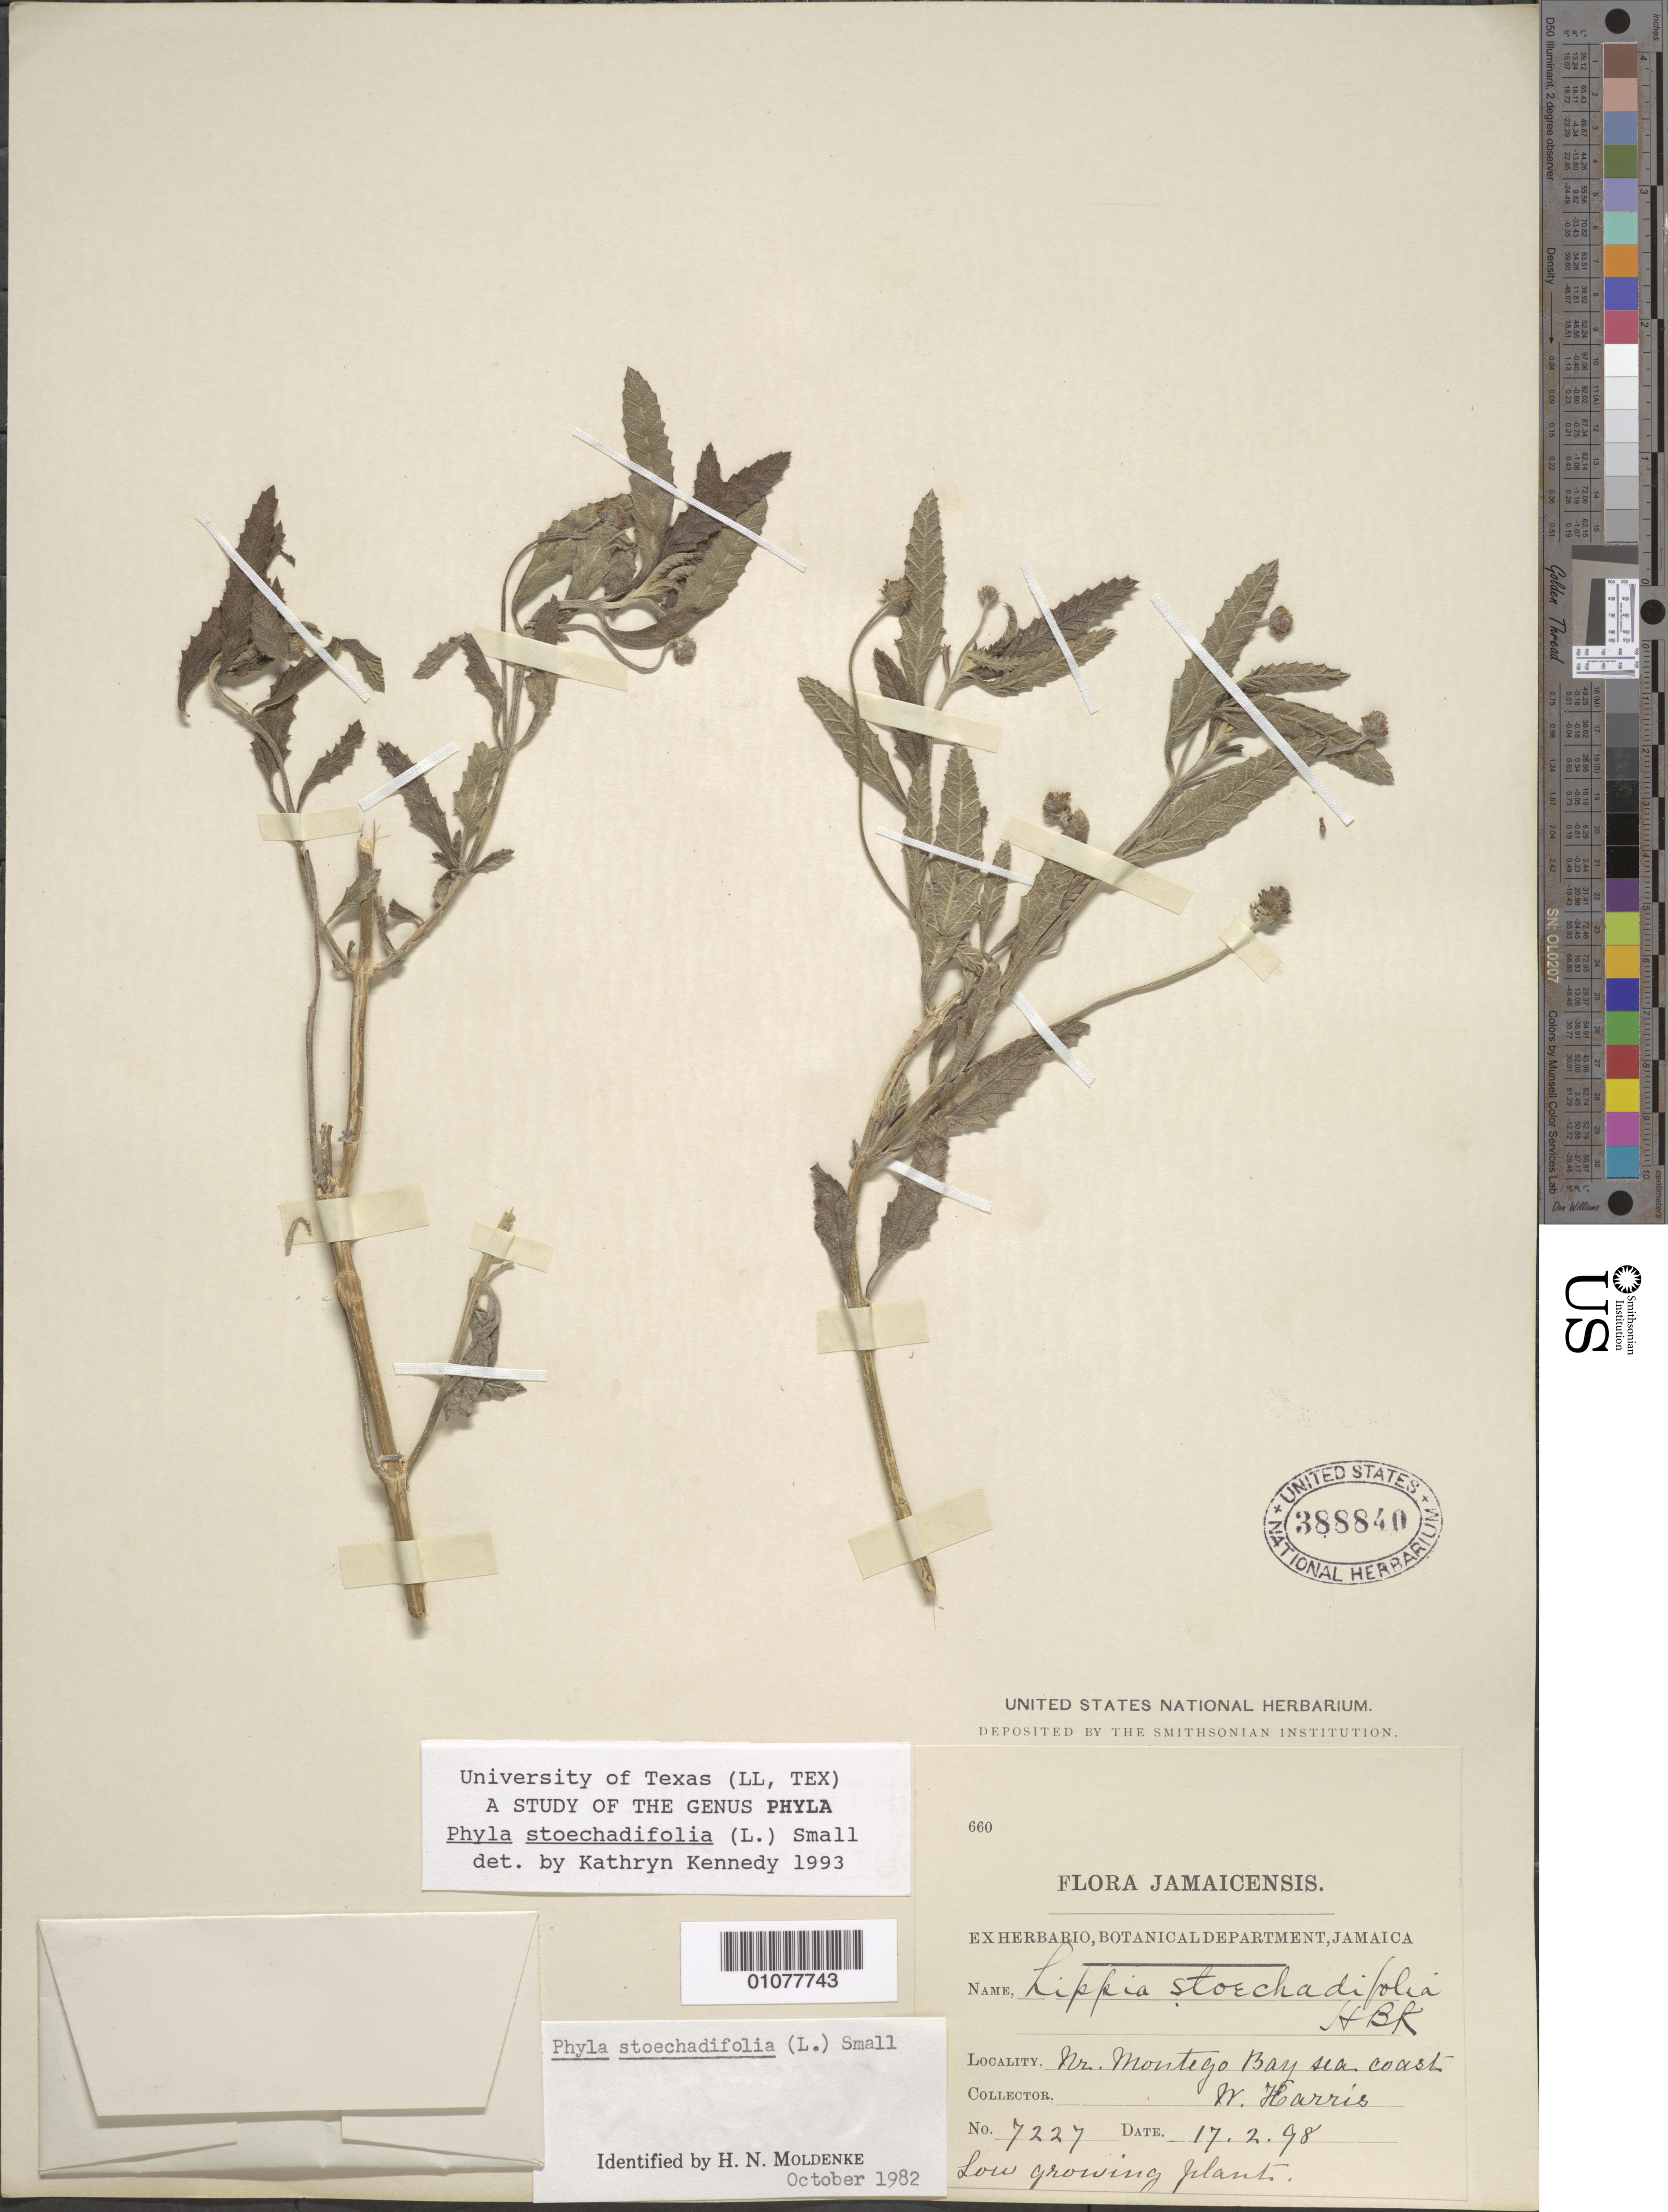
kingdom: Plantae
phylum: Tracheophyta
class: Magnoliopsida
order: Lamiales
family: Verbenaceae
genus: Phyla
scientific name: Phyla stoechadifolia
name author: (L.) Small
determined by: Kennedy, K.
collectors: W. H. Harris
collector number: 7227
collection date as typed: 17 Feb 1898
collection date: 1898-02-17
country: Jamaica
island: Jamaica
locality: Near Montego Bay.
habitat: Sea coast.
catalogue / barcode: US 388840